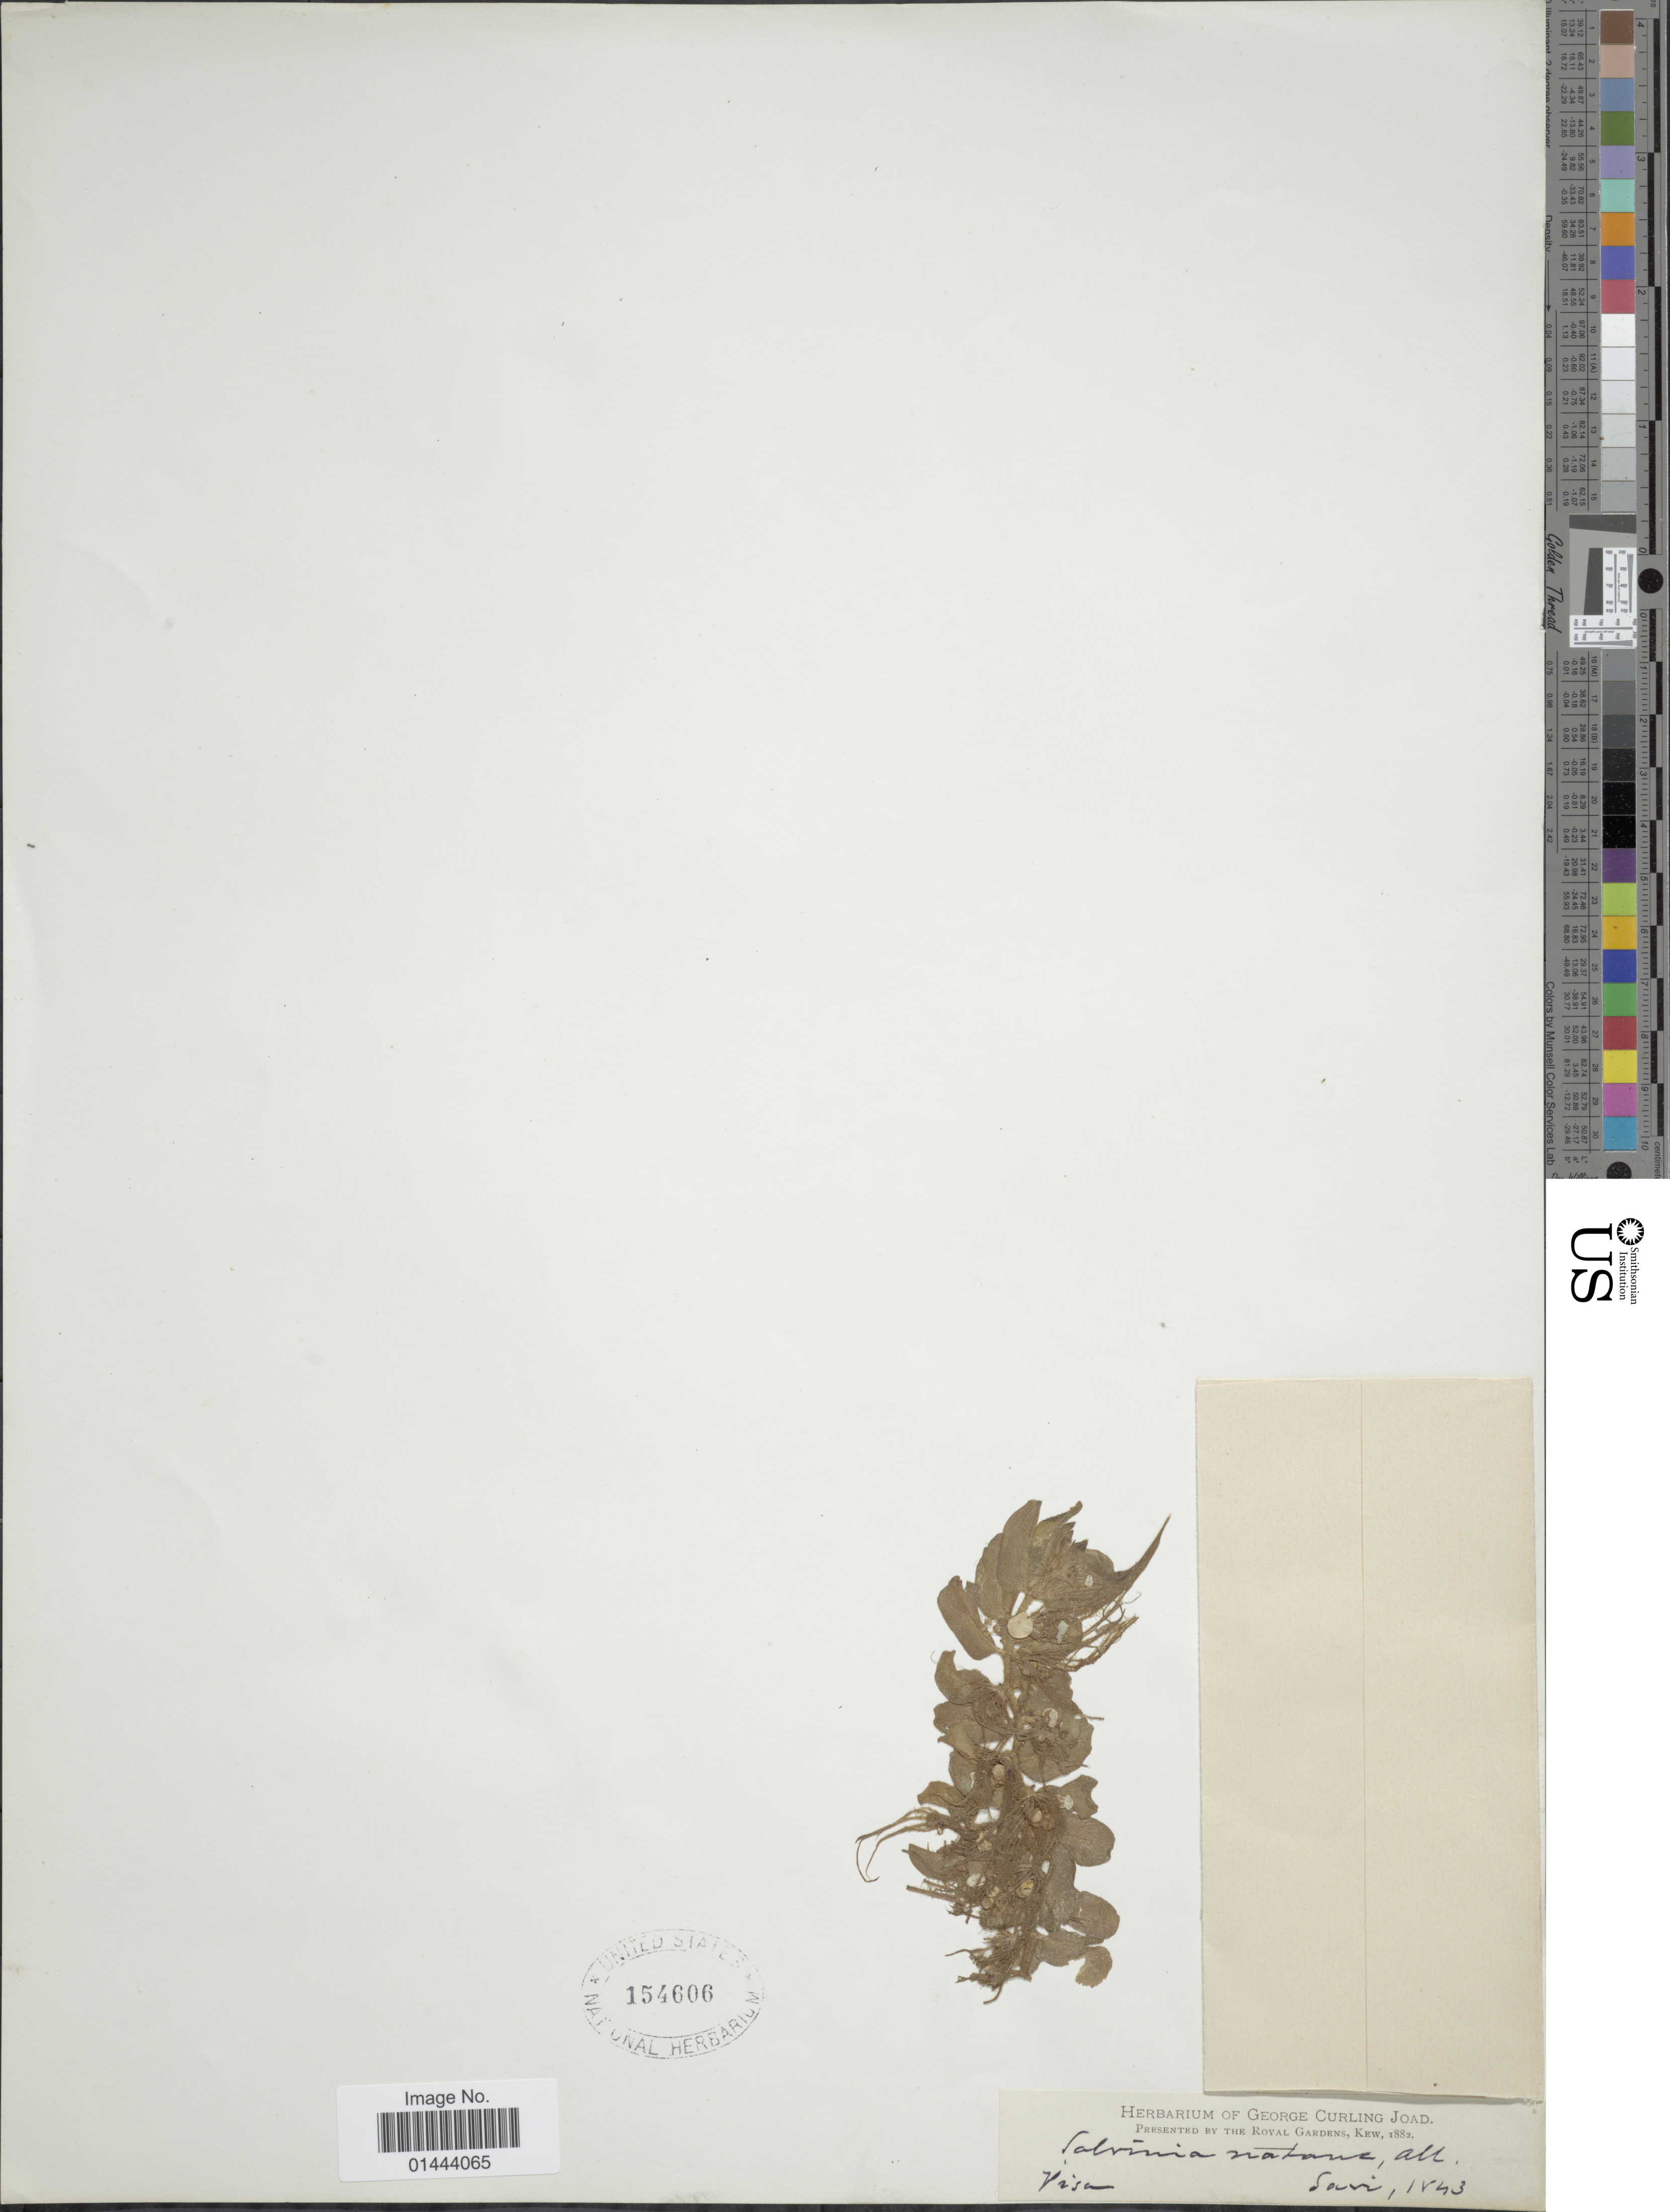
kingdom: Plantae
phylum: Tracheophyta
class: Polypodiopsida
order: Salviniales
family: Salviniaceae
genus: Salvinia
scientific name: Salvinia natans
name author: (L.) All.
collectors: Souvi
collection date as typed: Transcribed d/m/y: /4/43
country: Italy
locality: Pisa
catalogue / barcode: US 154606